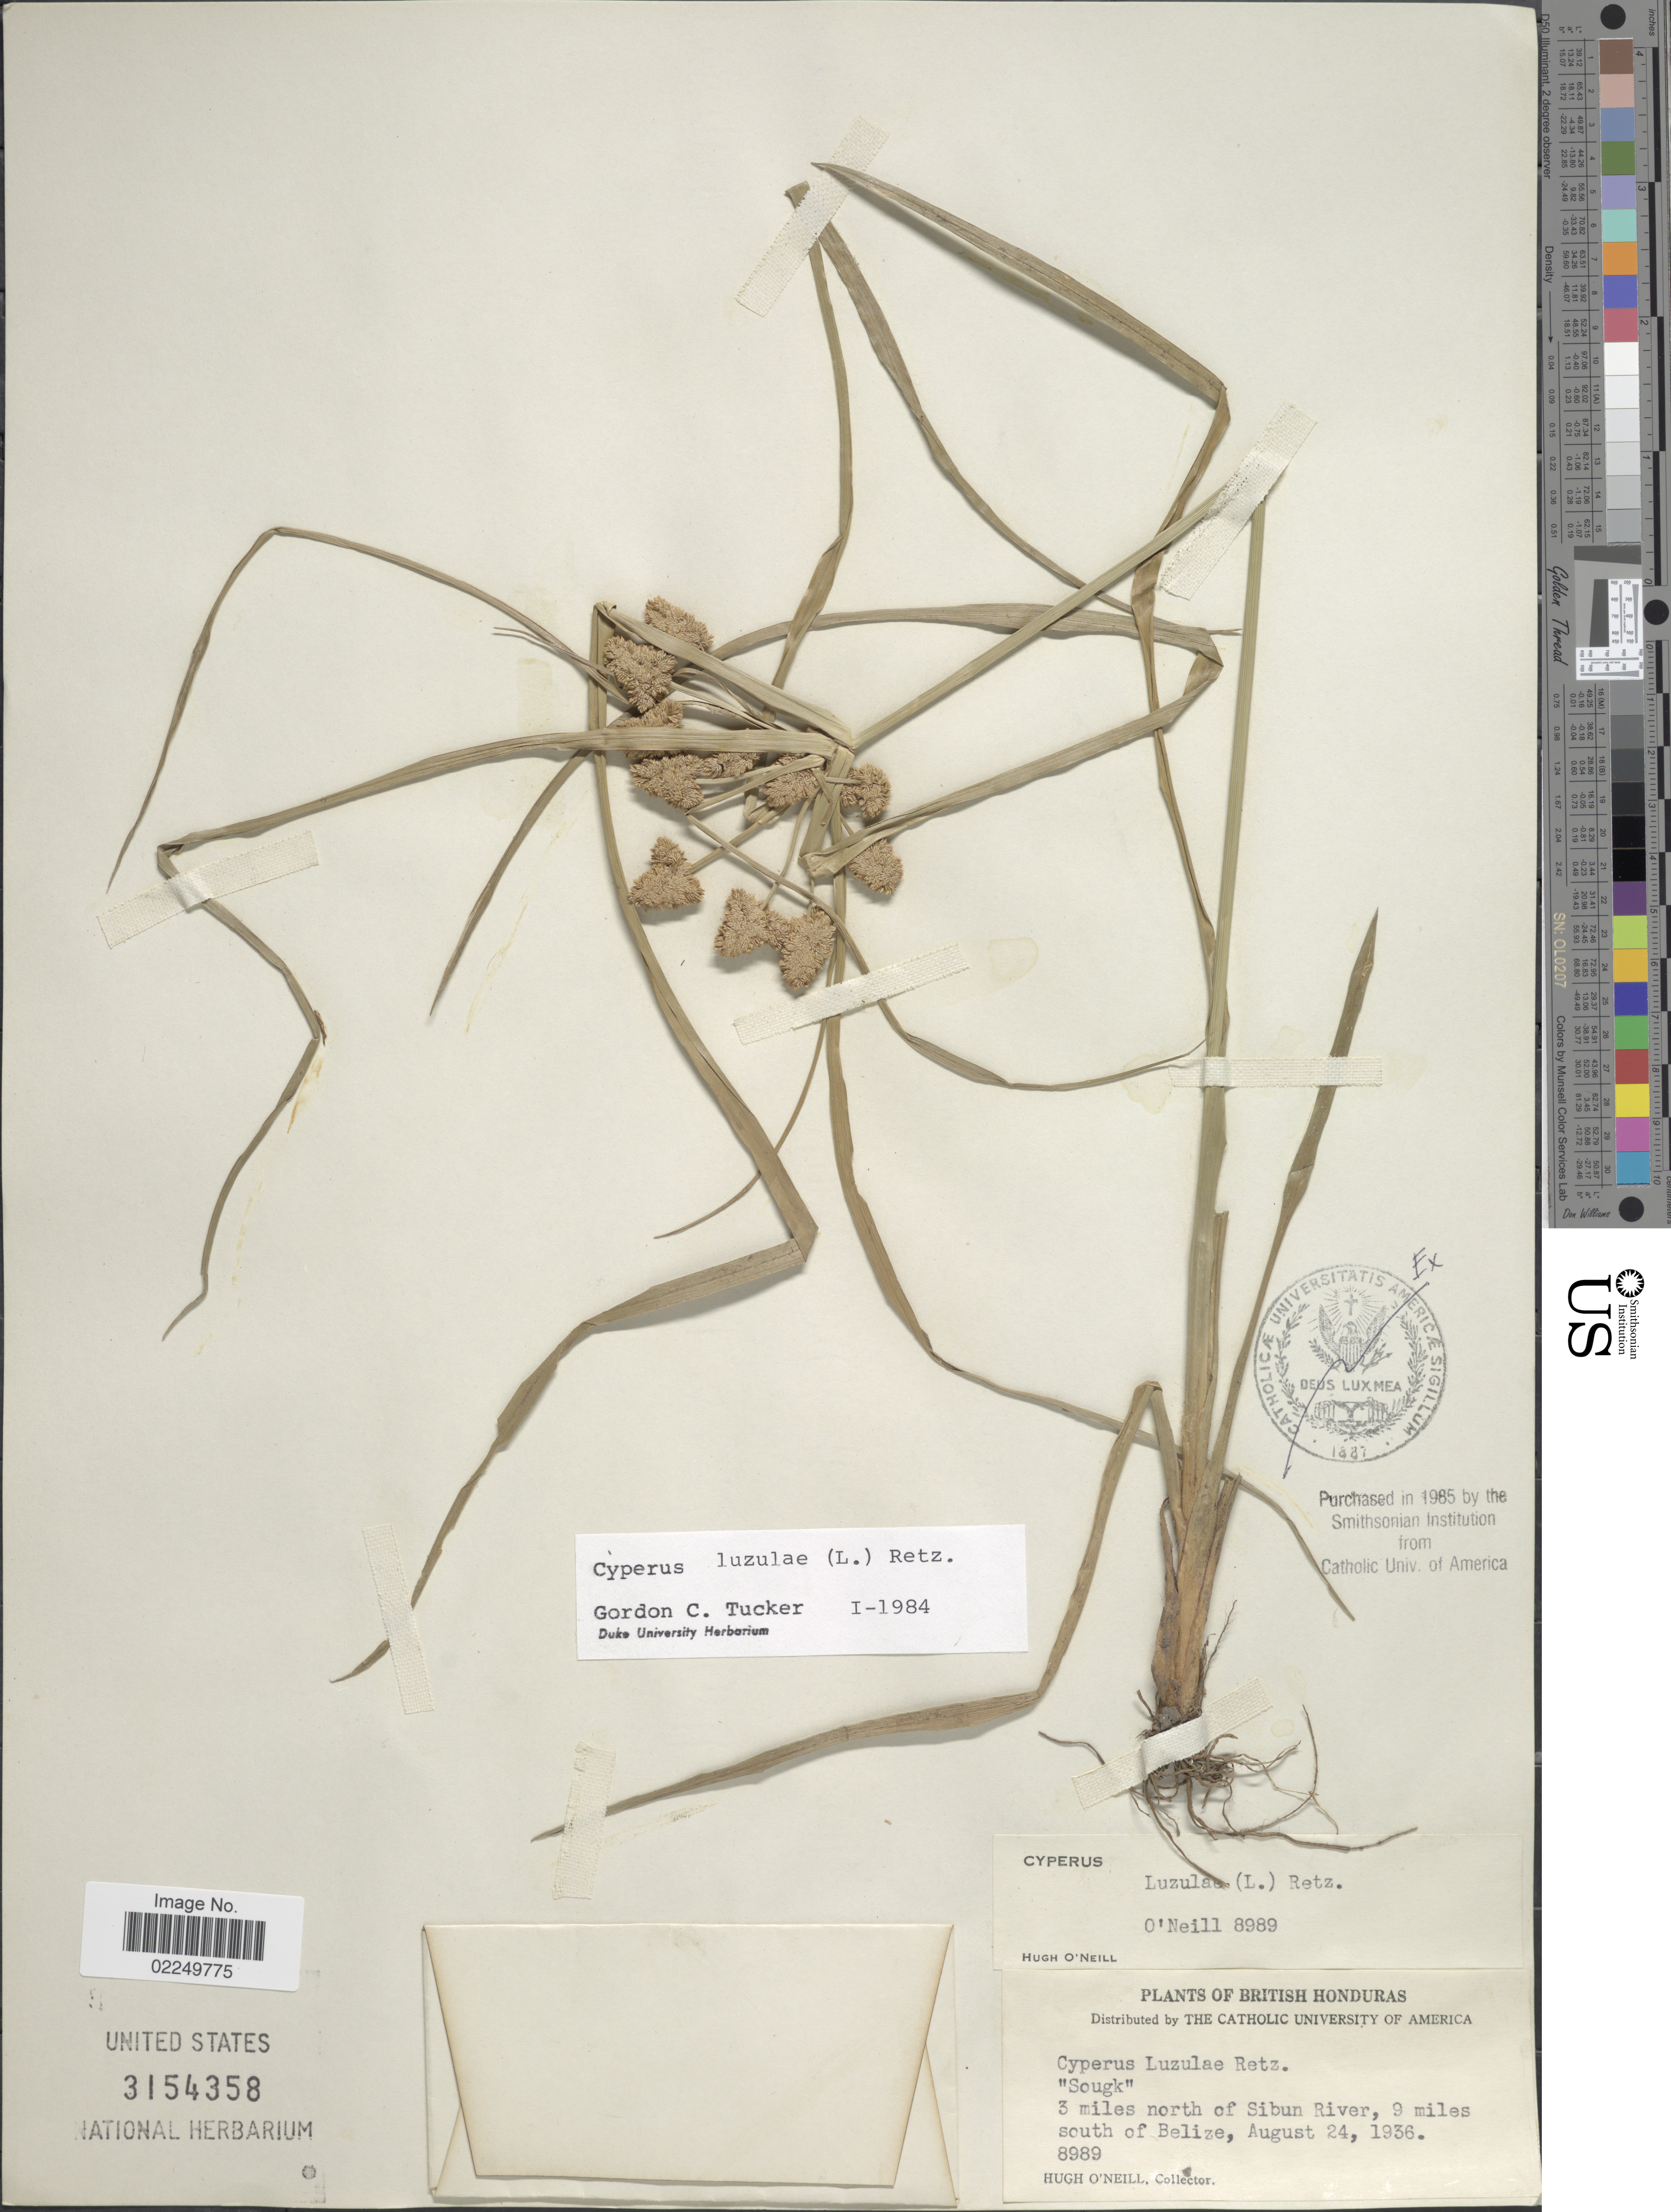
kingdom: Plantae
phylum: Tracheophyta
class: Liliopsida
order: Poales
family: Cyperaceae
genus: Cyperus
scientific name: Cyperus luzulae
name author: (L.) Rottb. ex Retz.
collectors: H. O'Neill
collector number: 8989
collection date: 1936-08-24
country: Belize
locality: British Honduras, 3 miles north of Sibun River, 9 miles south of Belize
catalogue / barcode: US 3154358